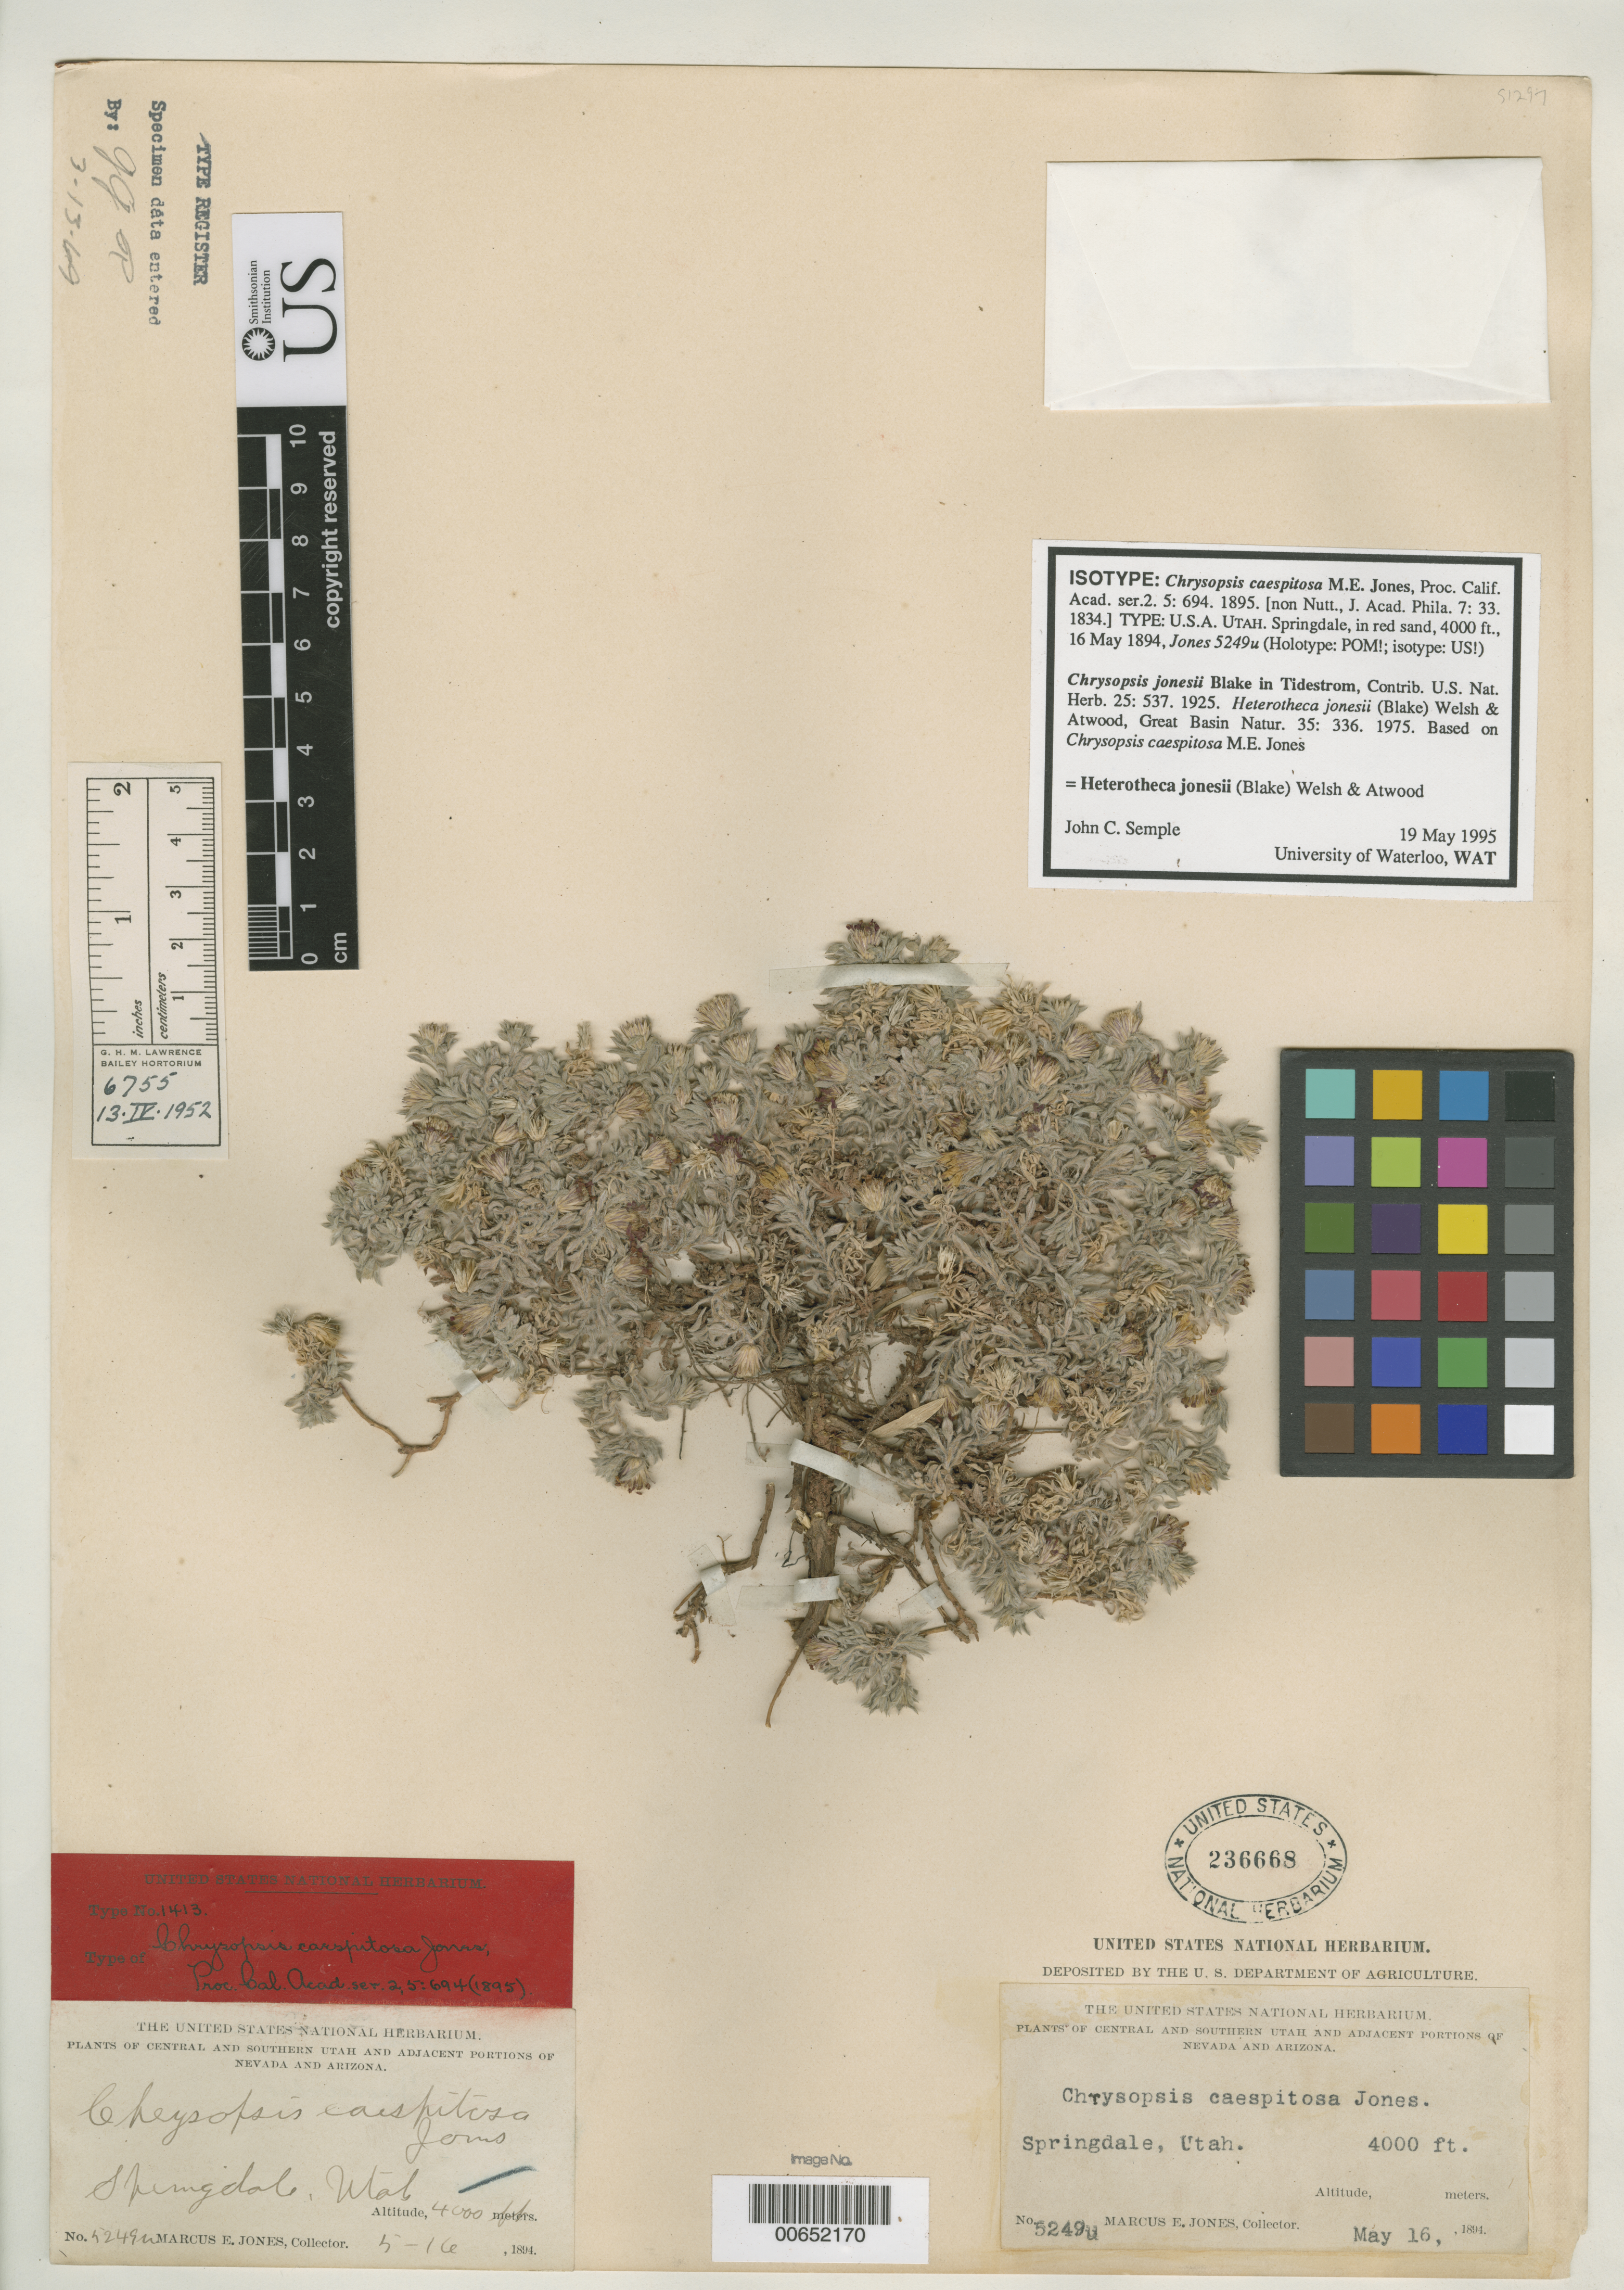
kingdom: Plantae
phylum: Tracheophyta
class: Magnoliopsida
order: Asterales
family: Asteraceae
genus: Chrysopsis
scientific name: Chrysopsis caespitosa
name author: M.E. Jones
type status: Isotype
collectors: M. E. Jones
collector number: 5249u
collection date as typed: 16 May 1894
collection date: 1894-05-16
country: United States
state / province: Utah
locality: Springdale.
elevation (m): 1219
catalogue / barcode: US 236668